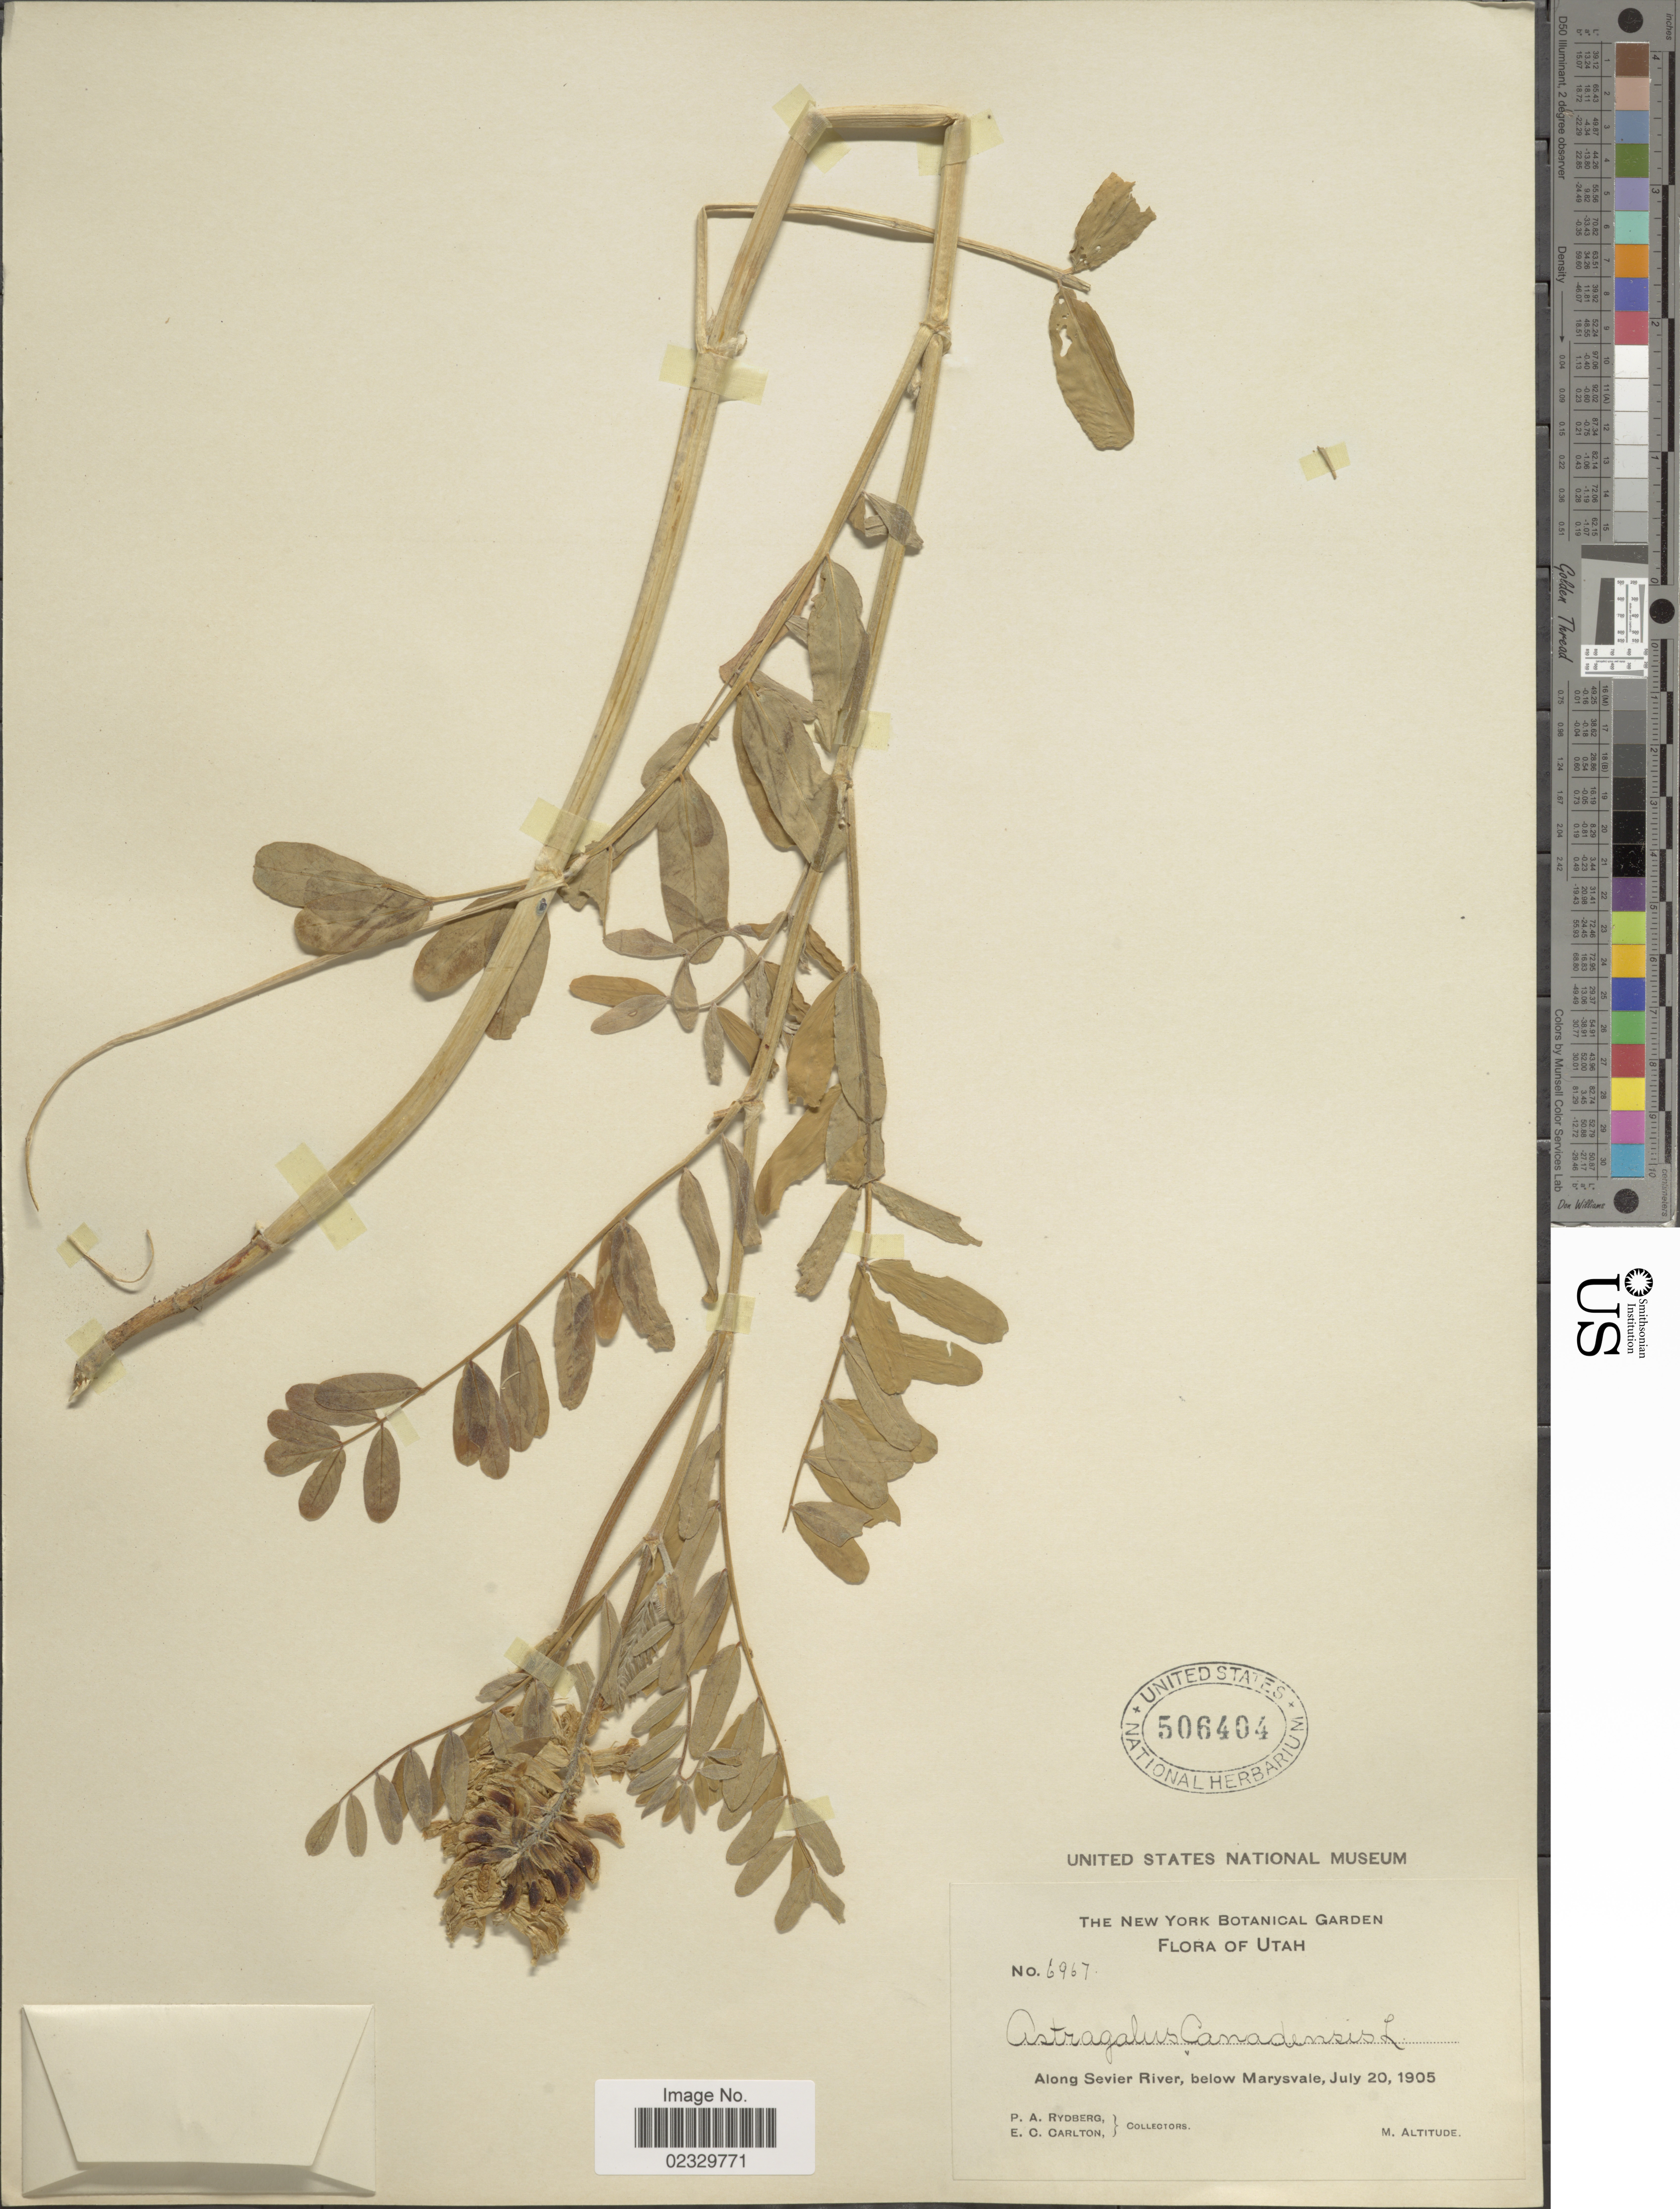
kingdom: Plantae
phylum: Tracheophyta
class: Magnoliopsida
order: Fabales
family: Fabaceae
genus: Astragalus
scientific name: Astragalus canadensis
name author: L.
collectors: P. A. Rydberg & E. Carlton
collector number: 6967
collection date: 1905-07-20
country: United States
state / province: Utah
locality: Along Sevier River, below Marysvale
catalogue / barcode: US 506404